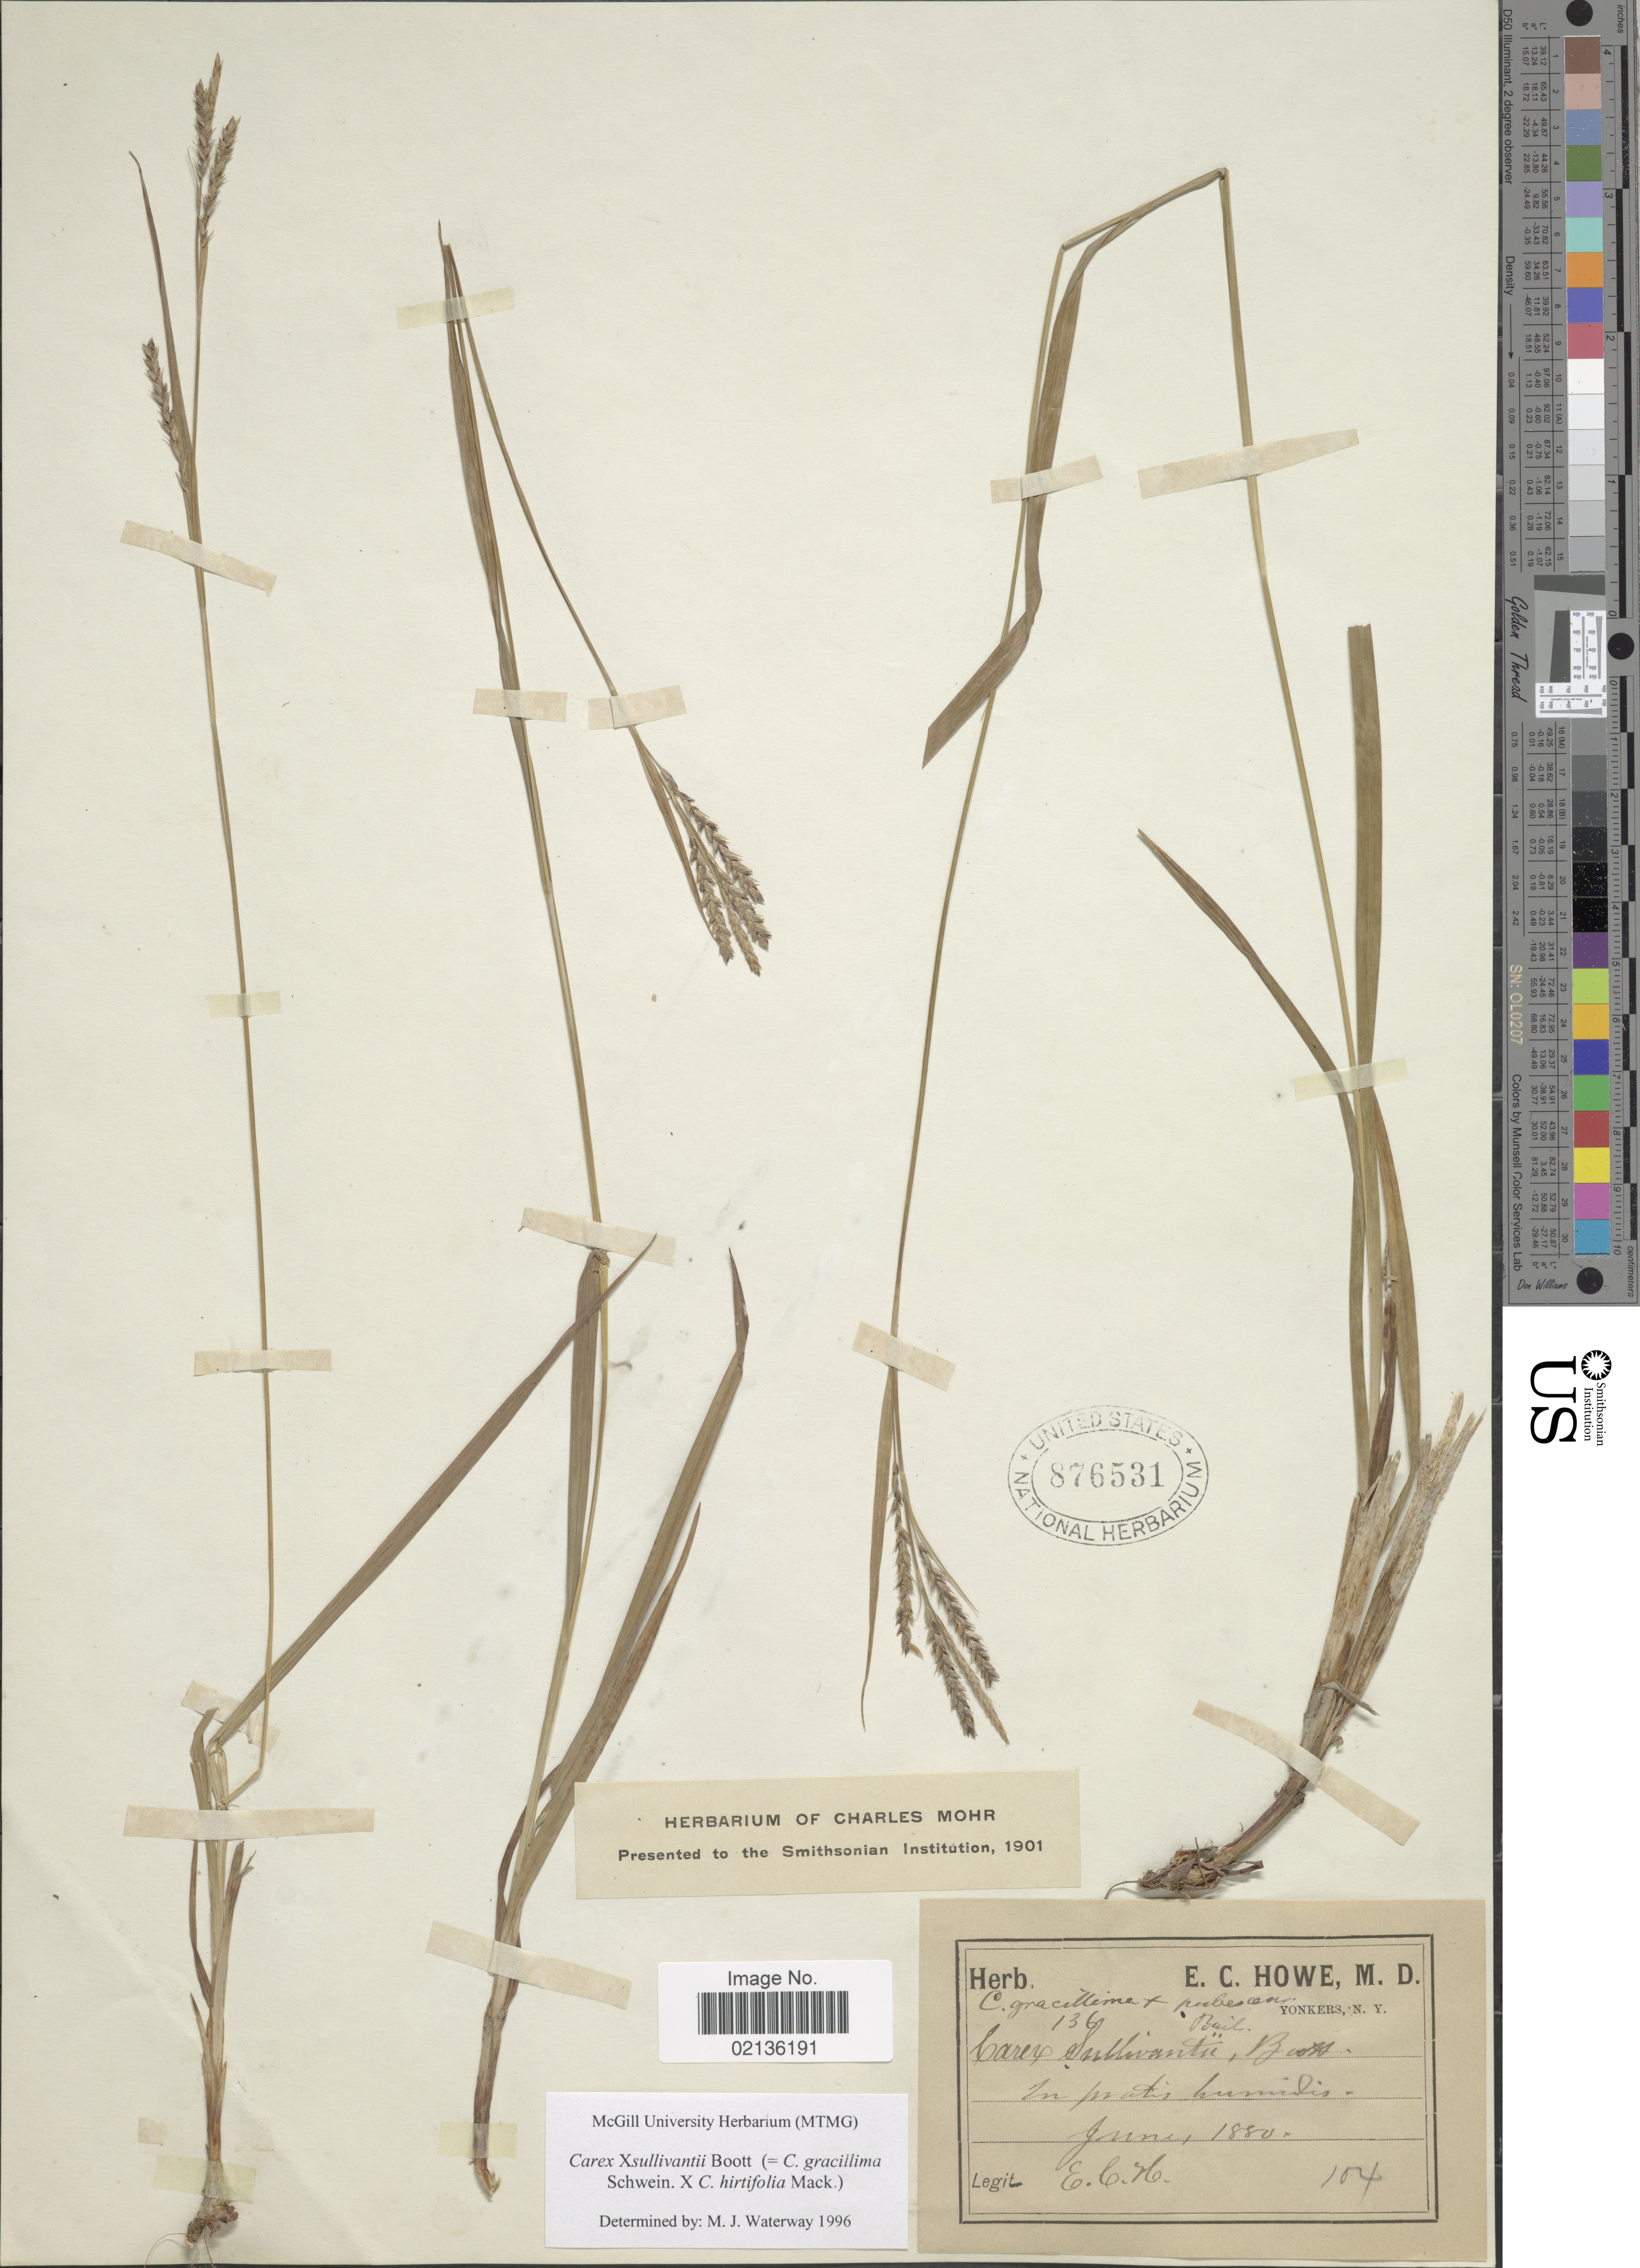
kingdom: Plantae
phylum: Tracheophyta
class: Liliopsida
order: Poales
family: Cyperaceae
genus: Carex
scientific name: Carex x sullivantii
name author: Boott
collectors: E. Howe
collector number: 104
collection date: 1880-06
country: United States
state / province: New York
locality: Yonkers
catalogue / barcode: US 876531